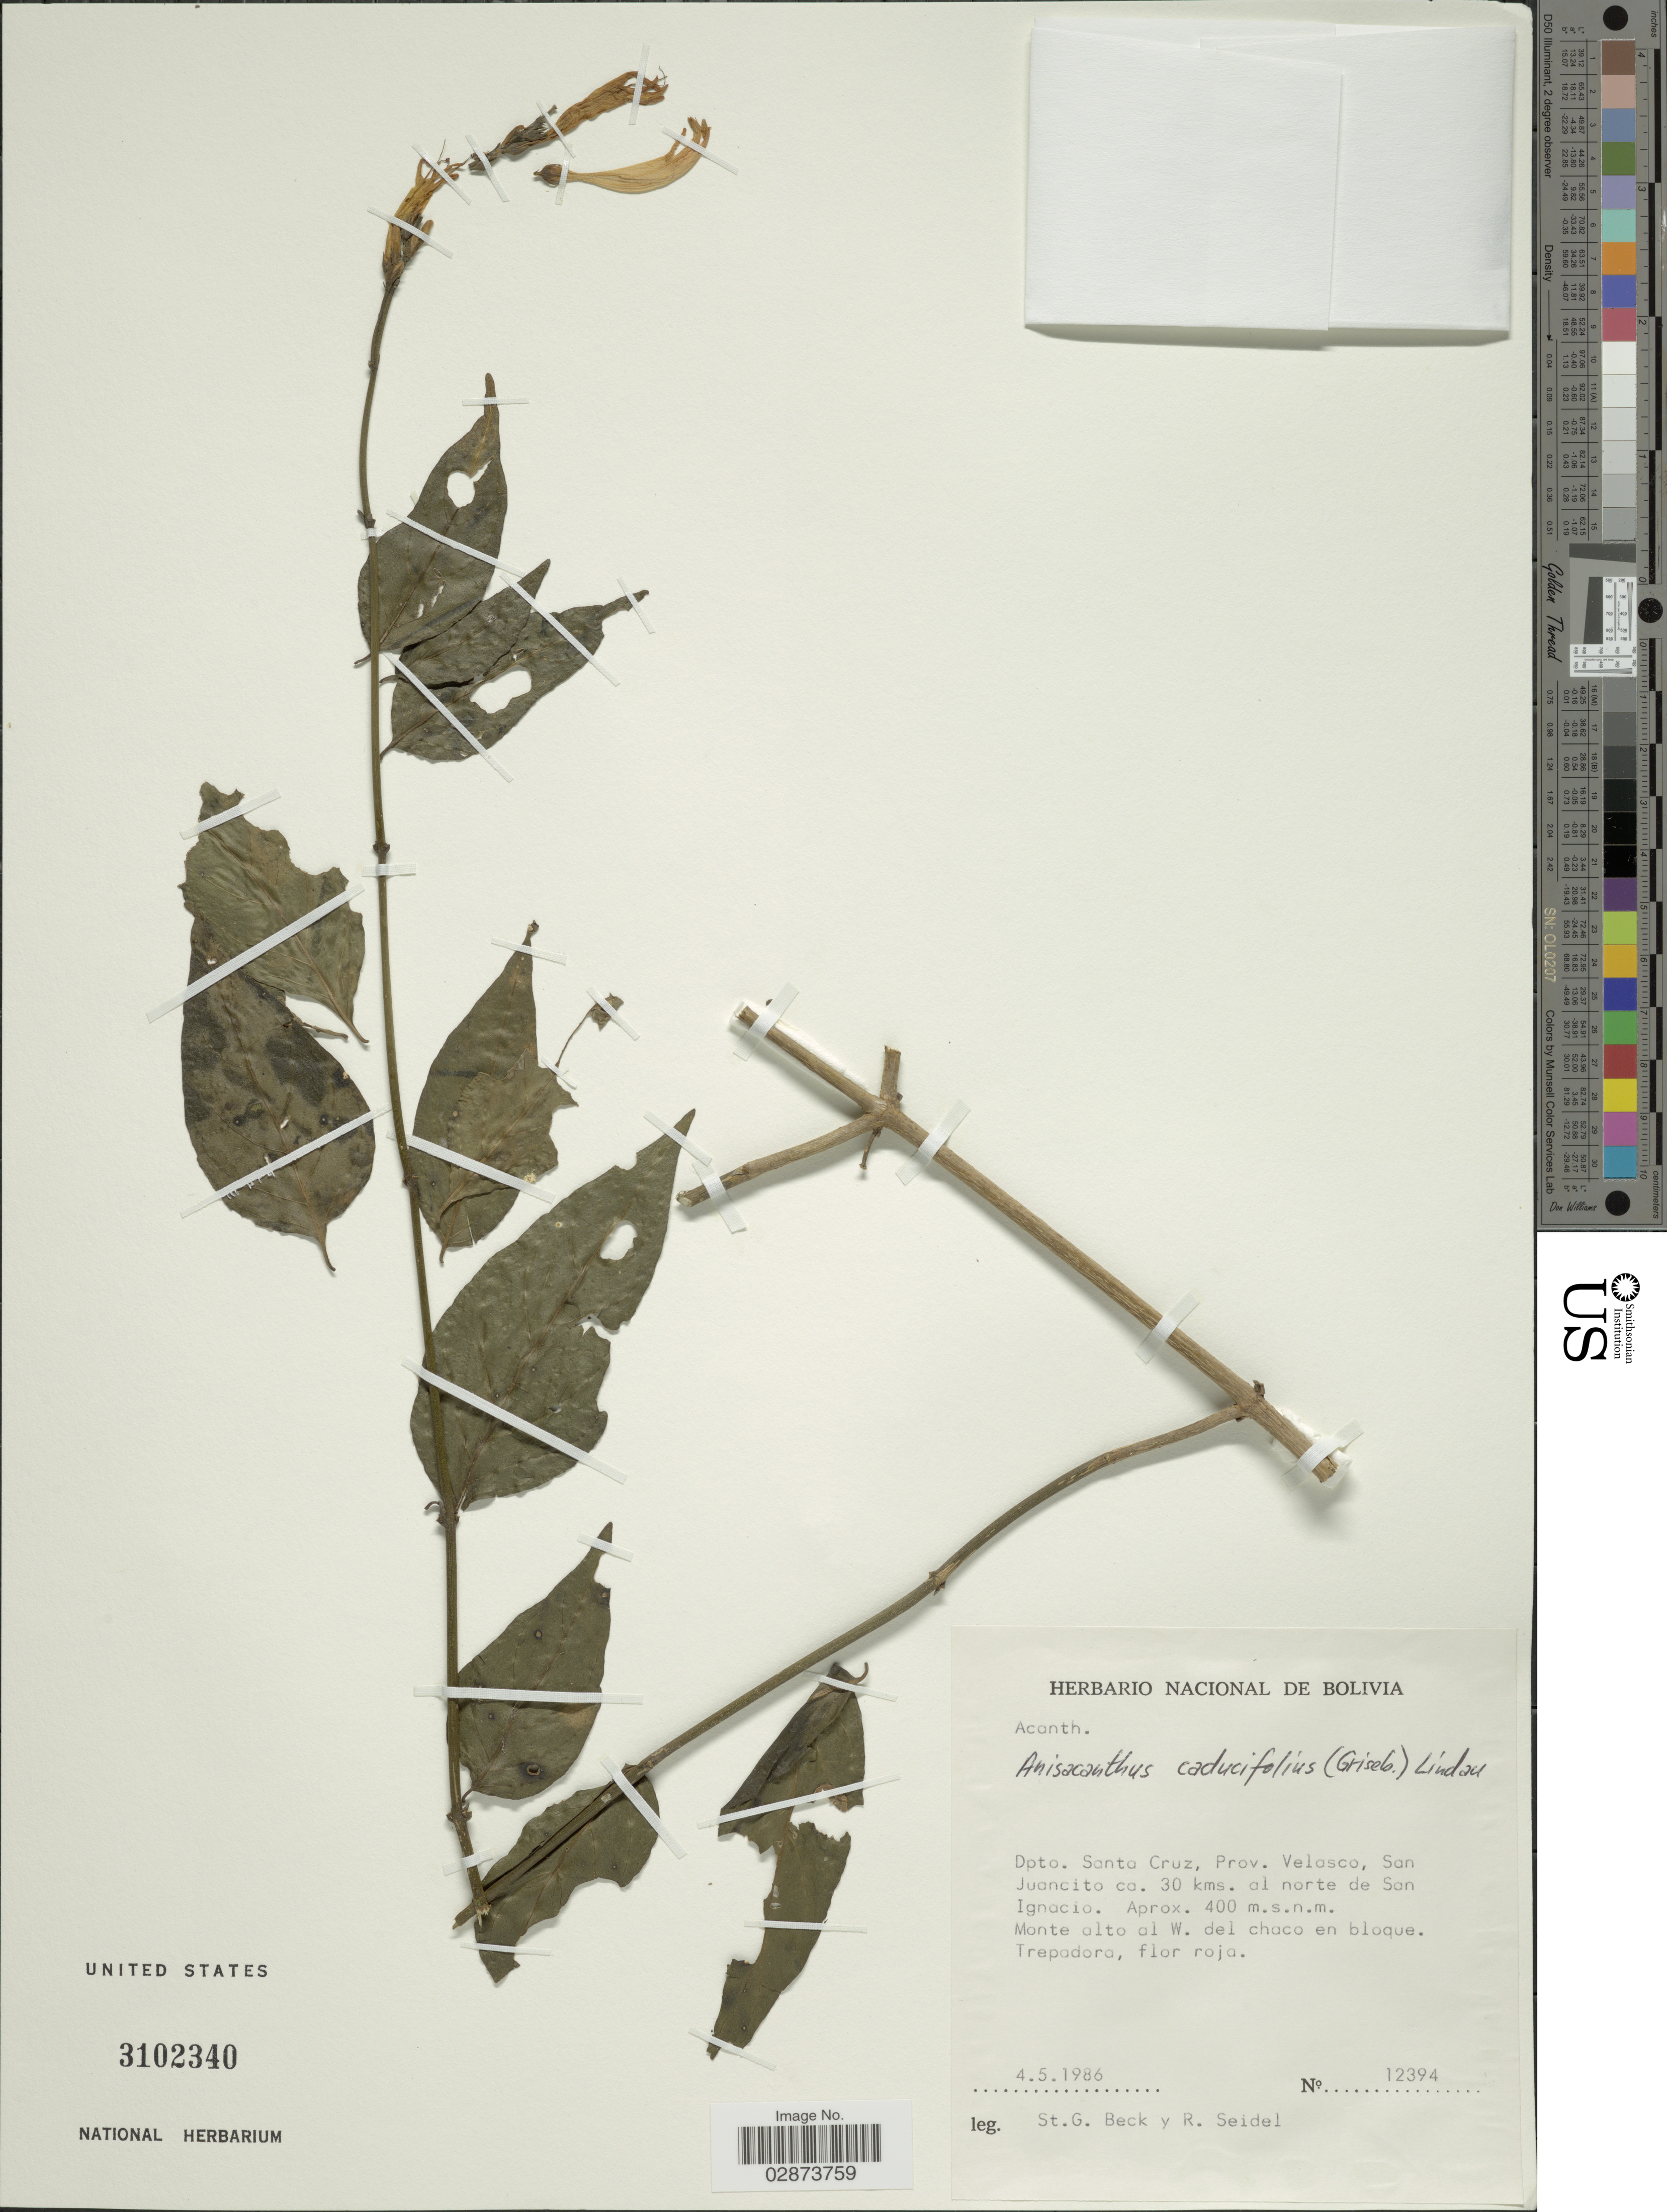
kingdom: Plantae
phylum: Tracheophyta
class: Magnoliopsida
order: Lamiales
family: Acanthaceae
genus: Thyrsacanthus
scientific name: Thyrsacanthus boliviensis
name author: (Nees) A.L.A. Côrtes & Rapini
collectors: S. G. Beck & R. Seidel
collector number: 12394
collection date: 1986-05-04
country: Bolivia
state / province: Santa Cruz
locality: Dpto. Santa Cruz, Prov. Velasco, San Juancito ca. 30 kms. al norte de San Ignacio.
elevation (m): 400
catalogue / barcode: US 3102340